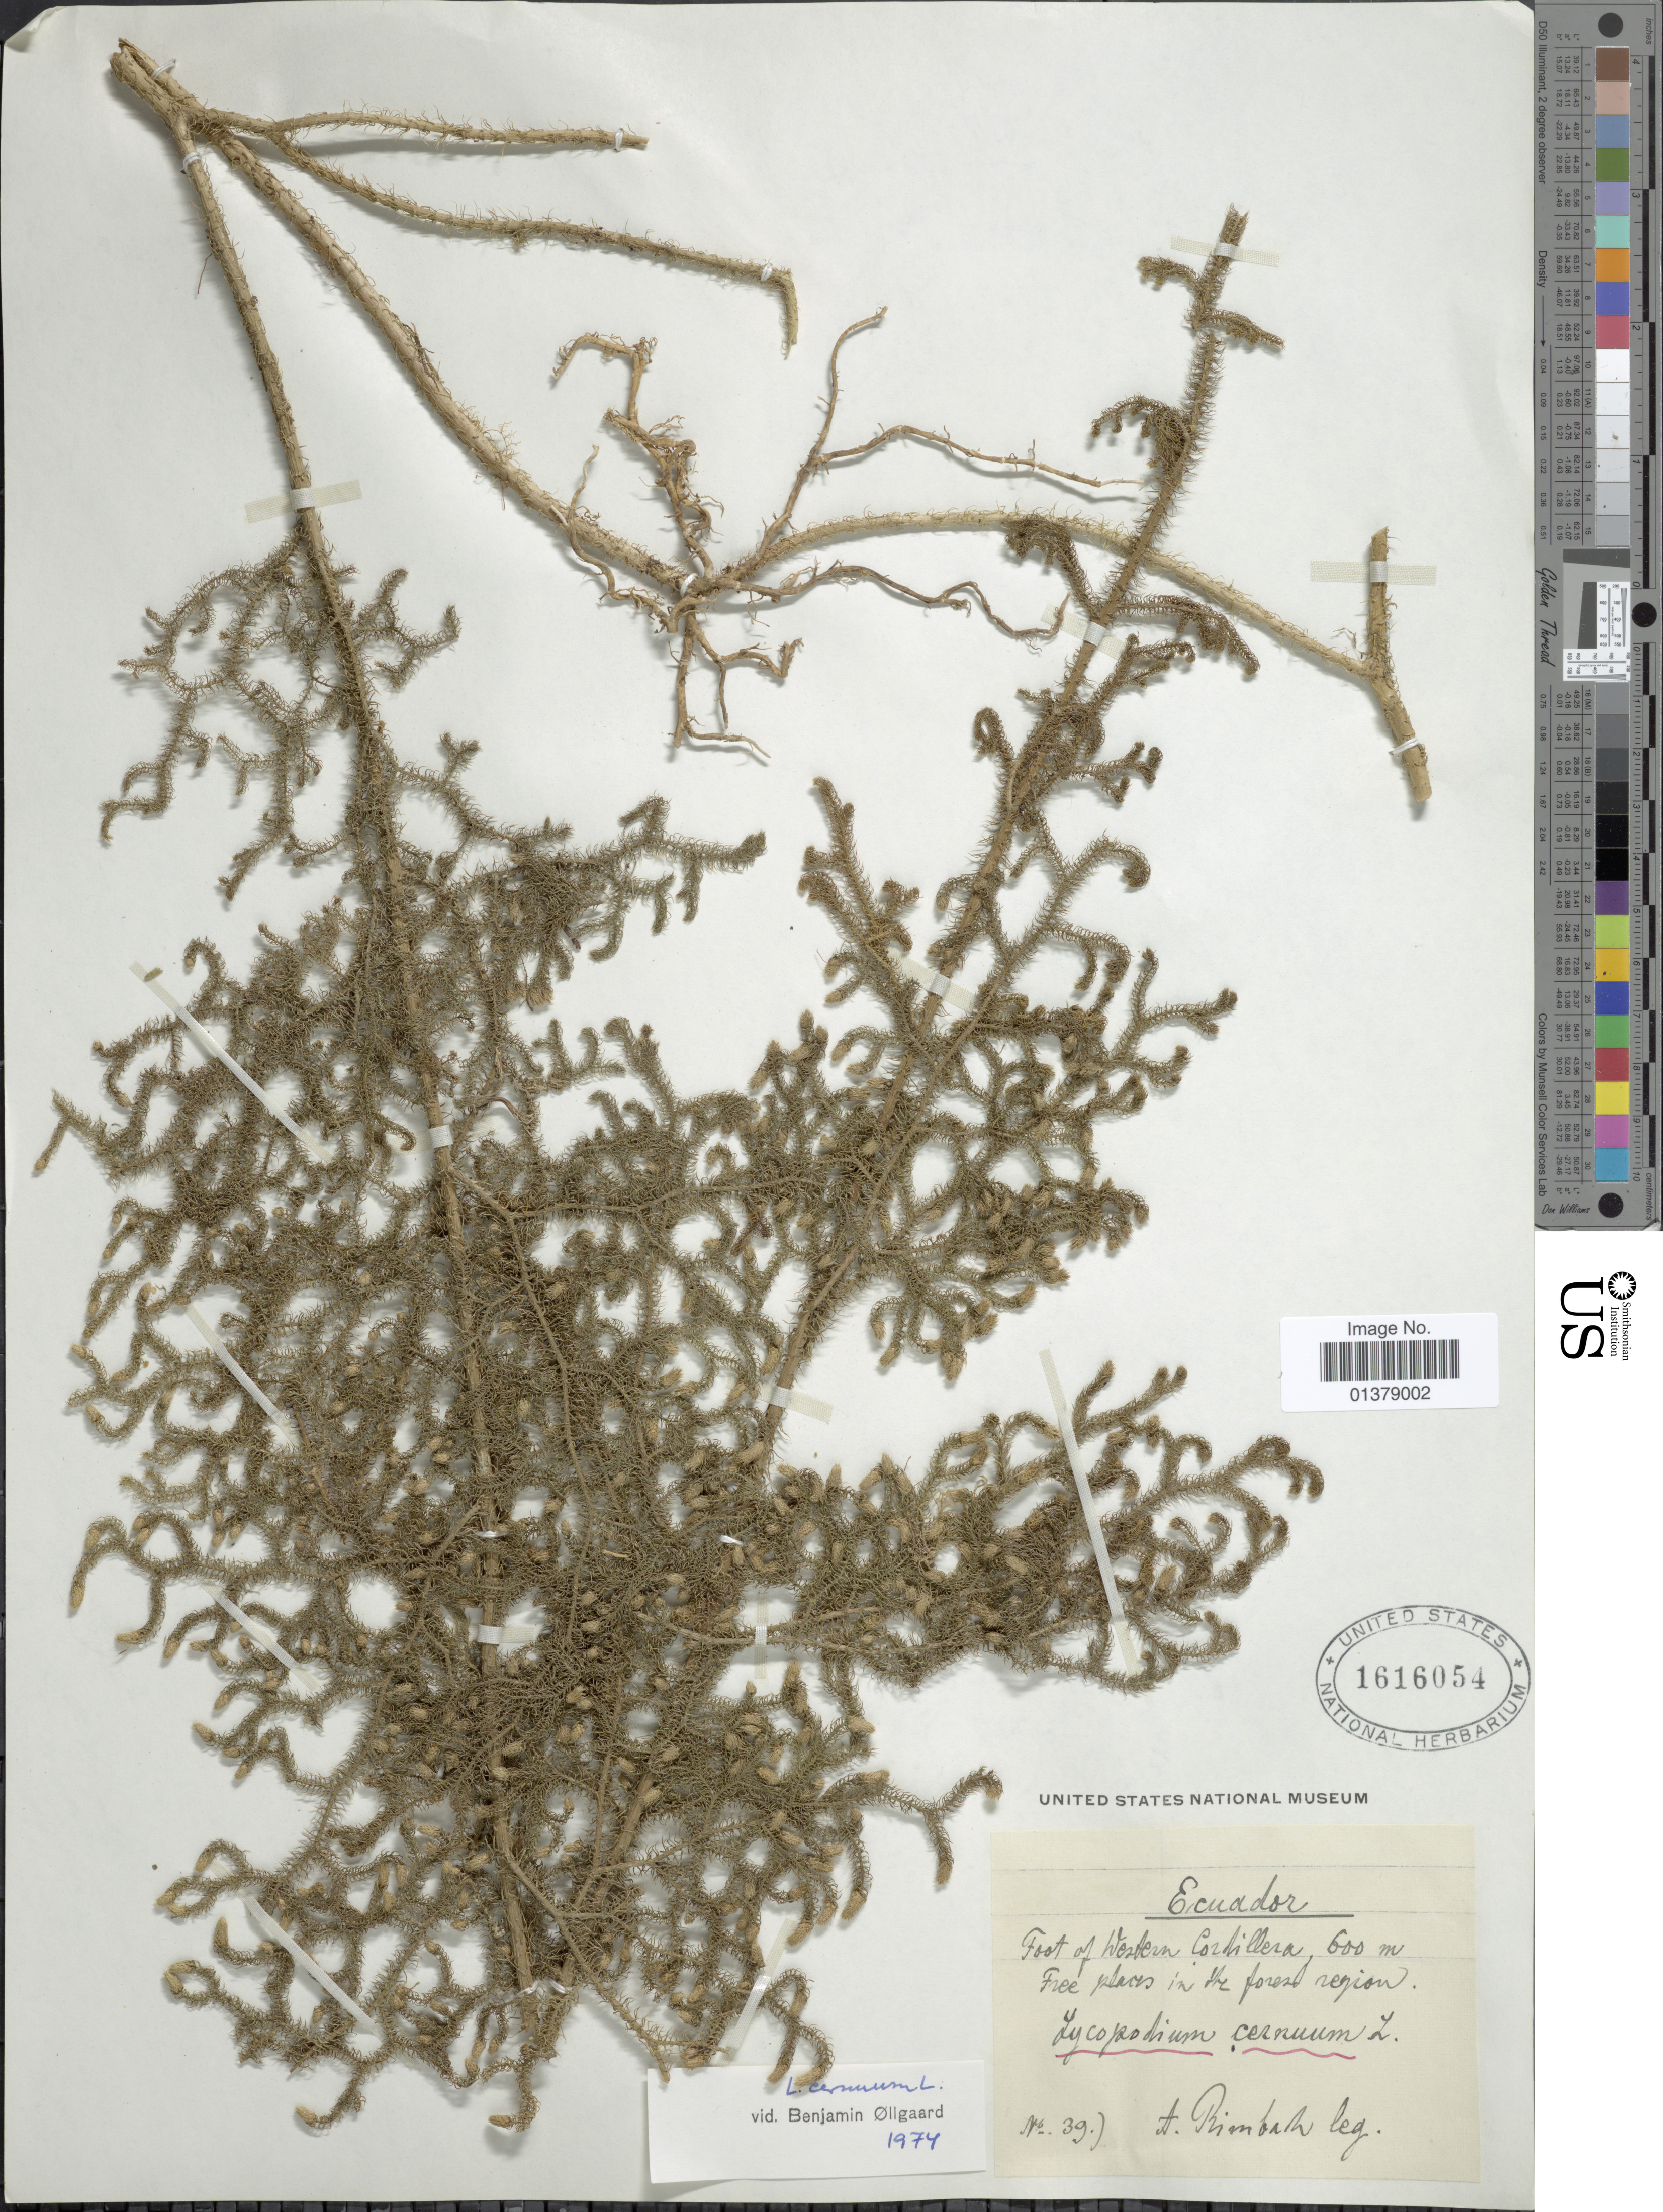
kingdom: Plantae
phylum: Tracheophyta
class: Lycopodiopsida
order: Lycopodiales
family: Lycopodiaceae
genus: Palhinhaea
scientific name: Palhinhaea cernua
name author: (L.) Vasc. & Franco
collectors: A. Rimbach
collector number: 39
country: Ecuador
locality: Foot of Western Cordillera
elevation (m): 600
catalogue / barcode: US 1616054